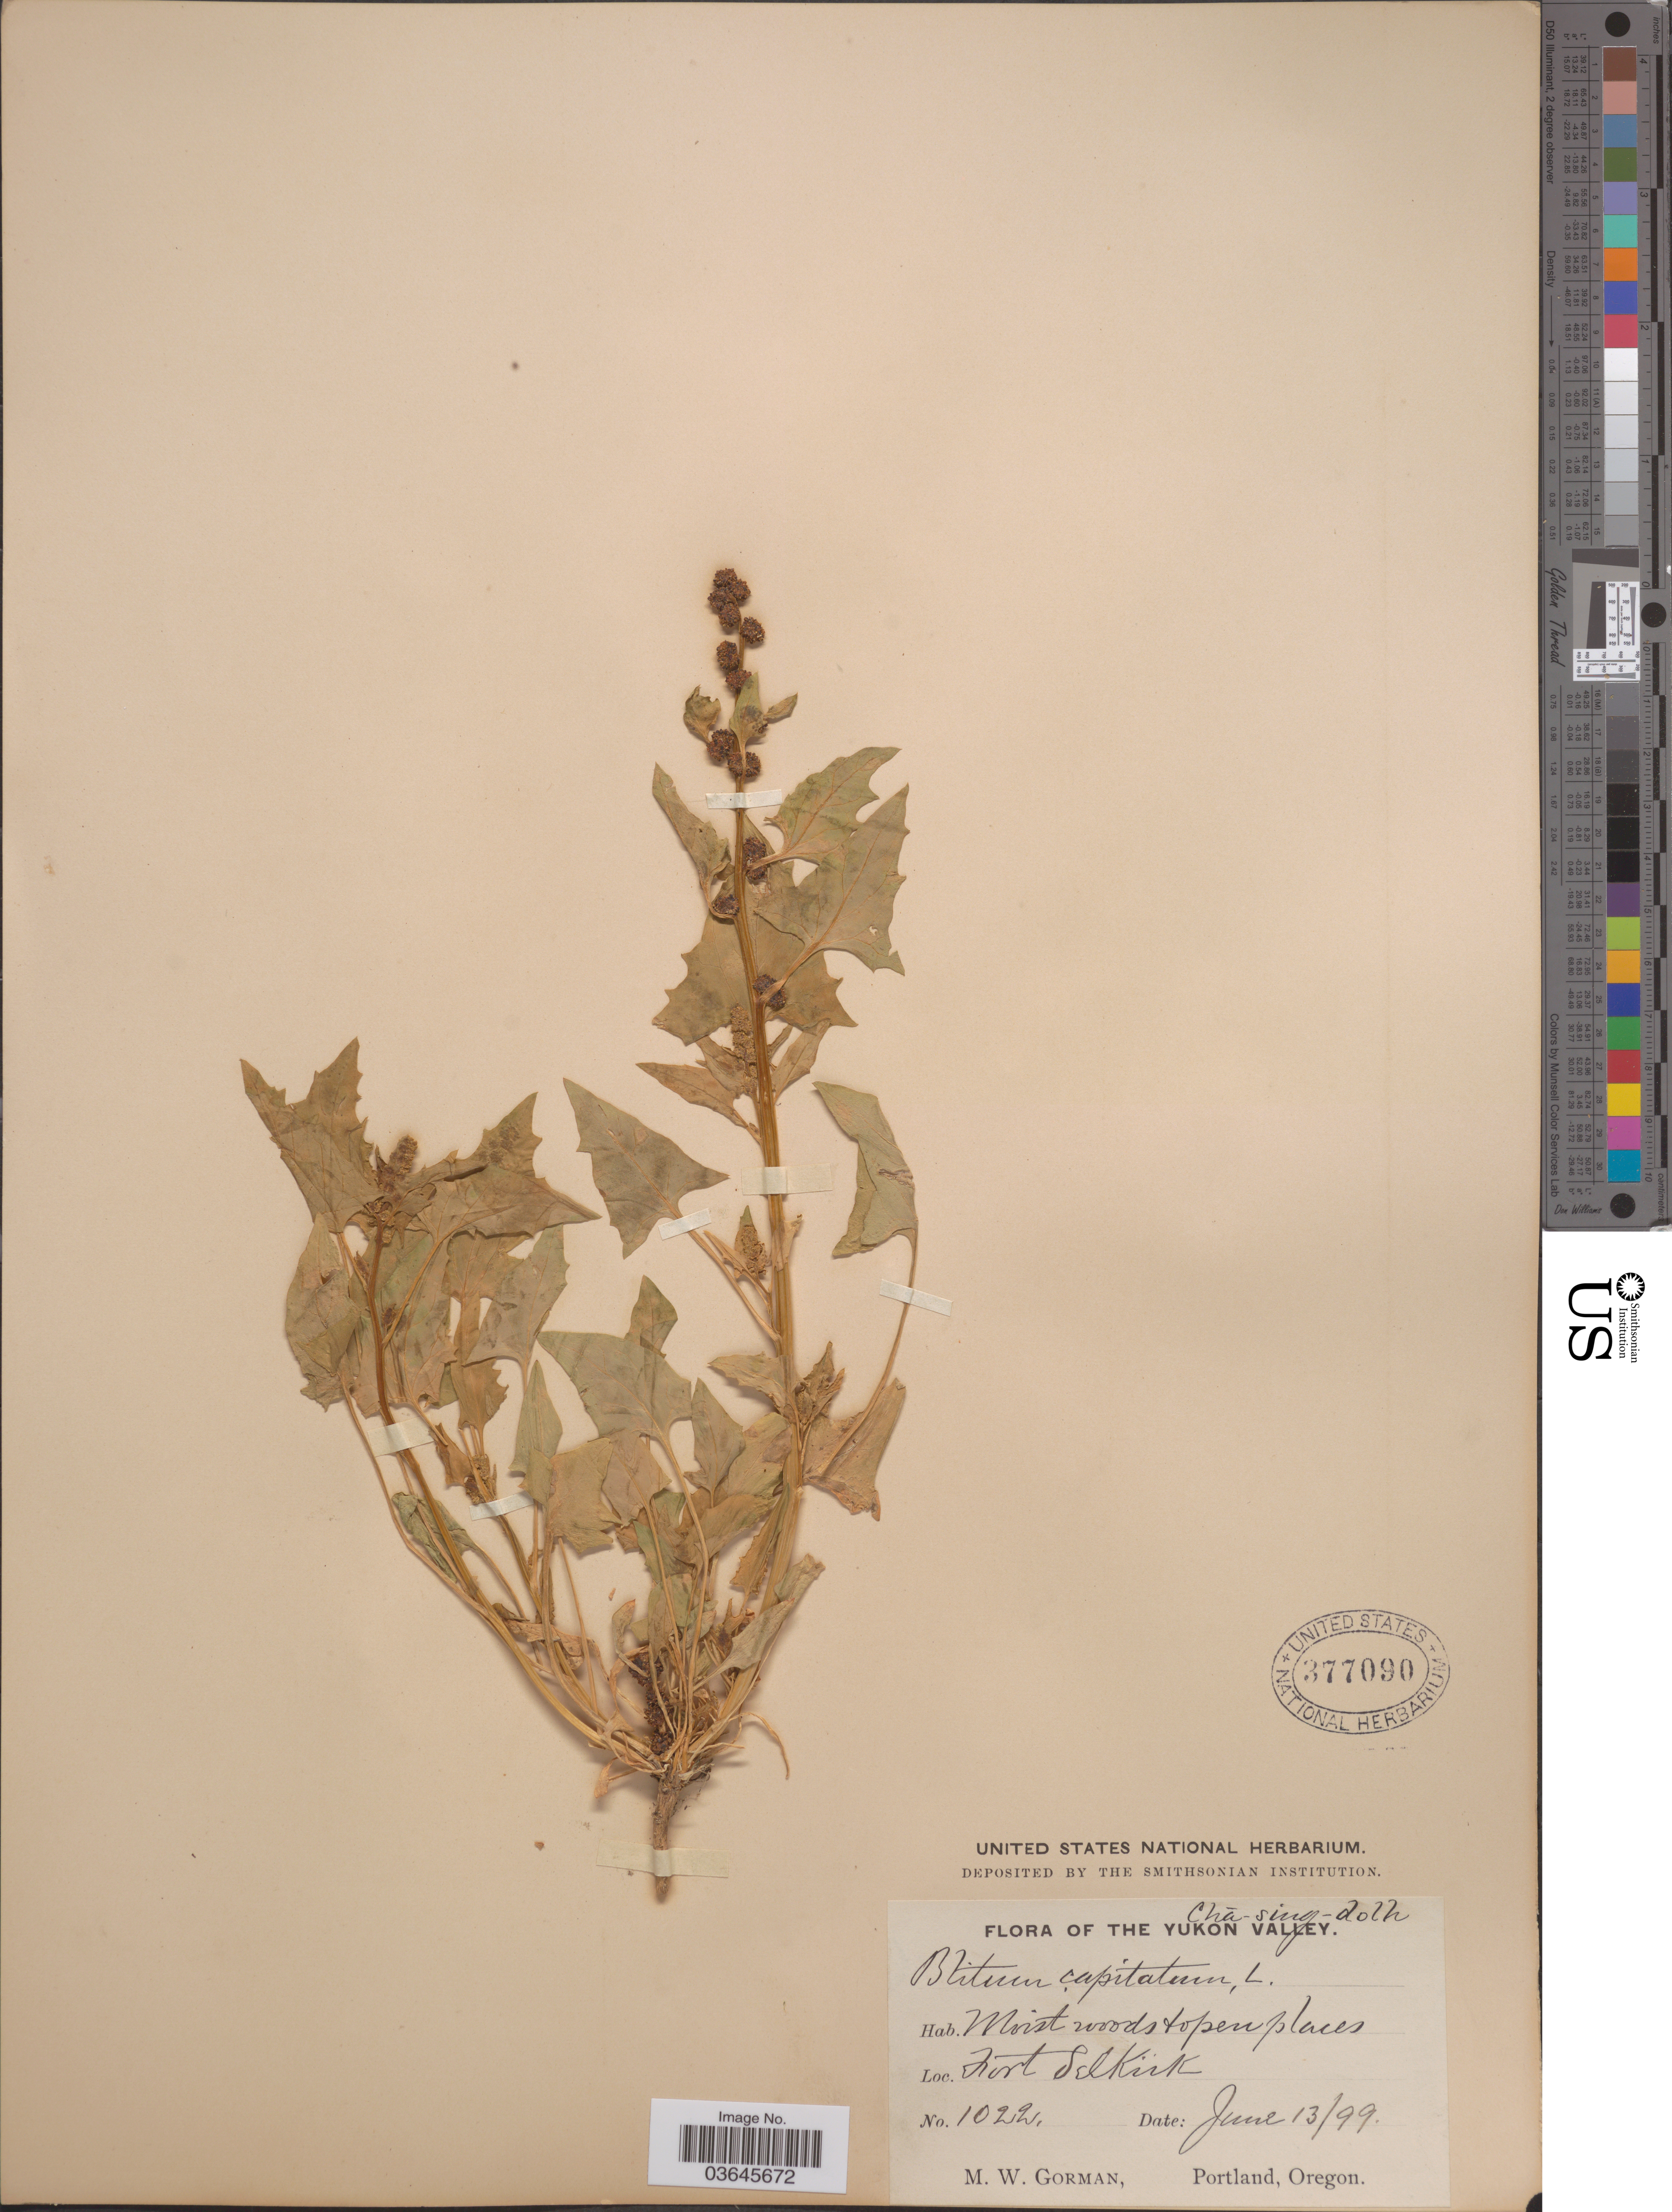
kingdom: Plantae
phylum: Tracheophyta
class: Magnoliopsida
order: Caryophyllales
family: Amaranthaceae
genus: Blitum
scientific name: Blitum capitatum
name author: L.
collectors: M. W. Gorman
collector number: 1022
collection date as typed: Transcribed d/m/y: 13/6/99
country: Canada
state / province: Yukon Territory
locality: The Yukon Valley, Fort Selkirk.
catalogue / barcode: US 377090